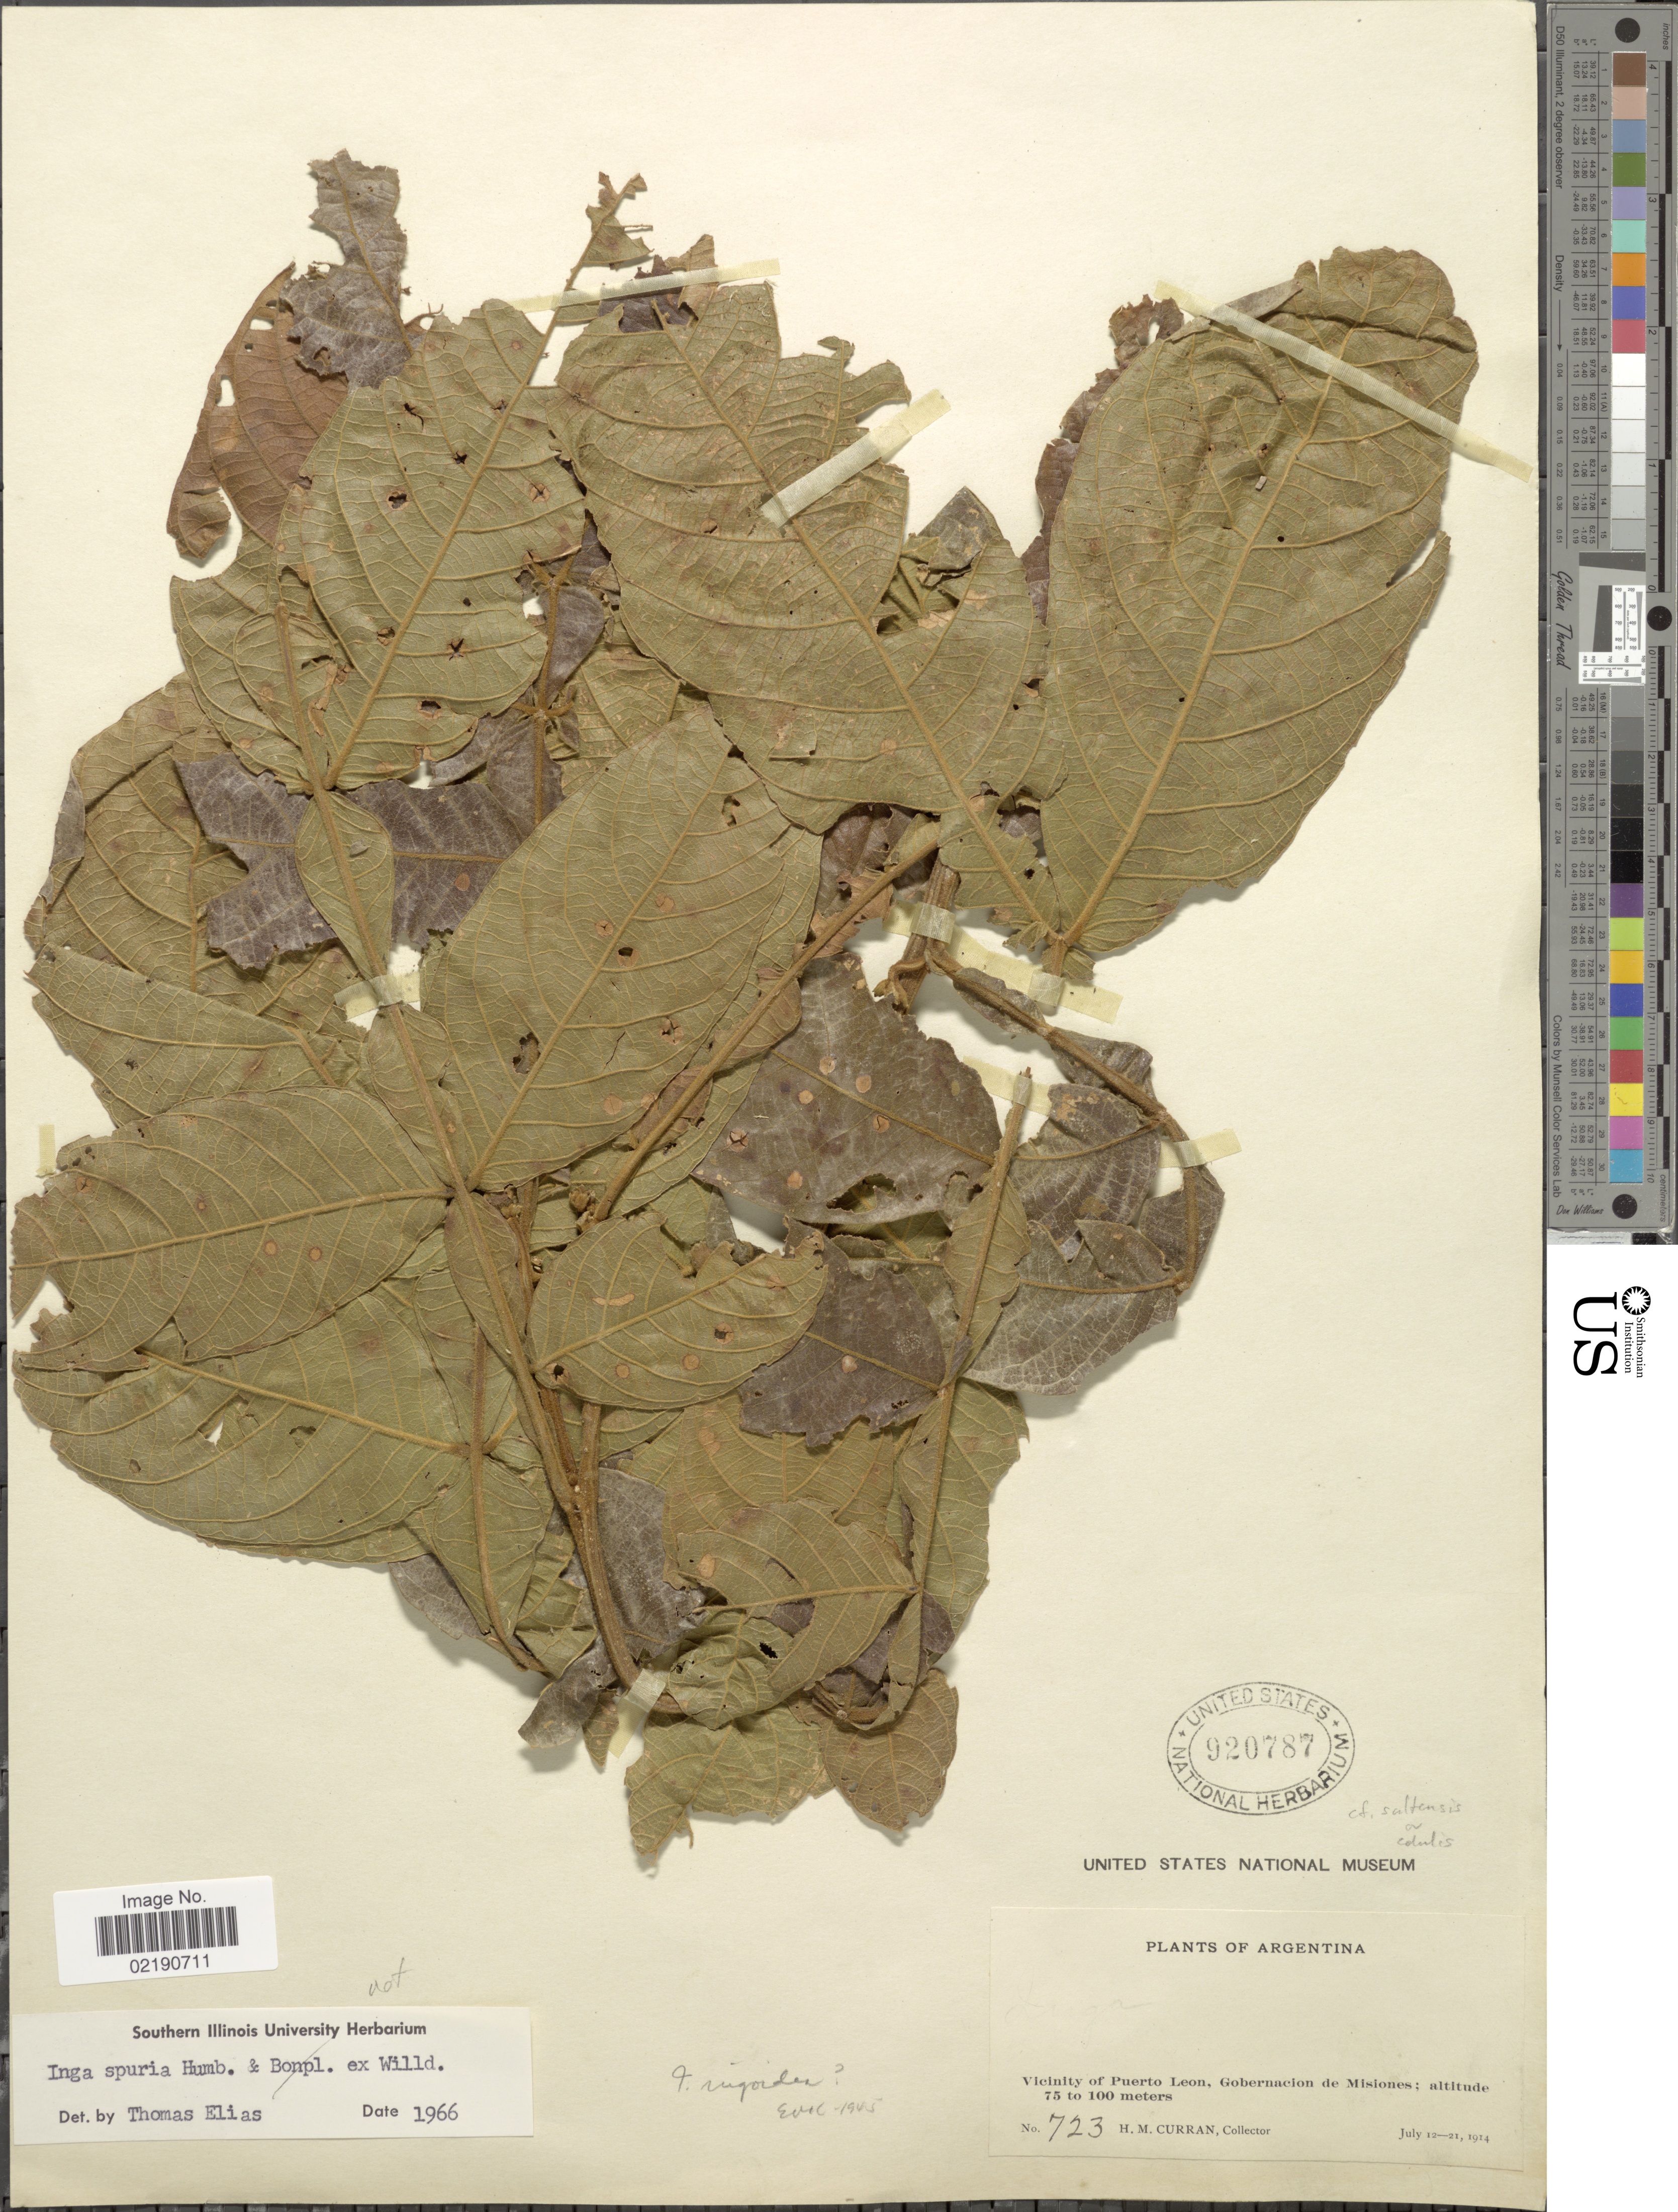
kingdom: Plantae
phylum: Tracheophyta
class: Magnoliopsida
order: Fabales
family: Fabaceae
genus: Inga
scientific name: Inga sp.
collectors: H. M. Curran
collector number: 723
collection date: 1914-07-12/1914-07-21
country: Argentina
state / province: Misiones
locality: Vicinity of Puerto Leon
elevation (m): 75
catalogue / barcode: US 920787